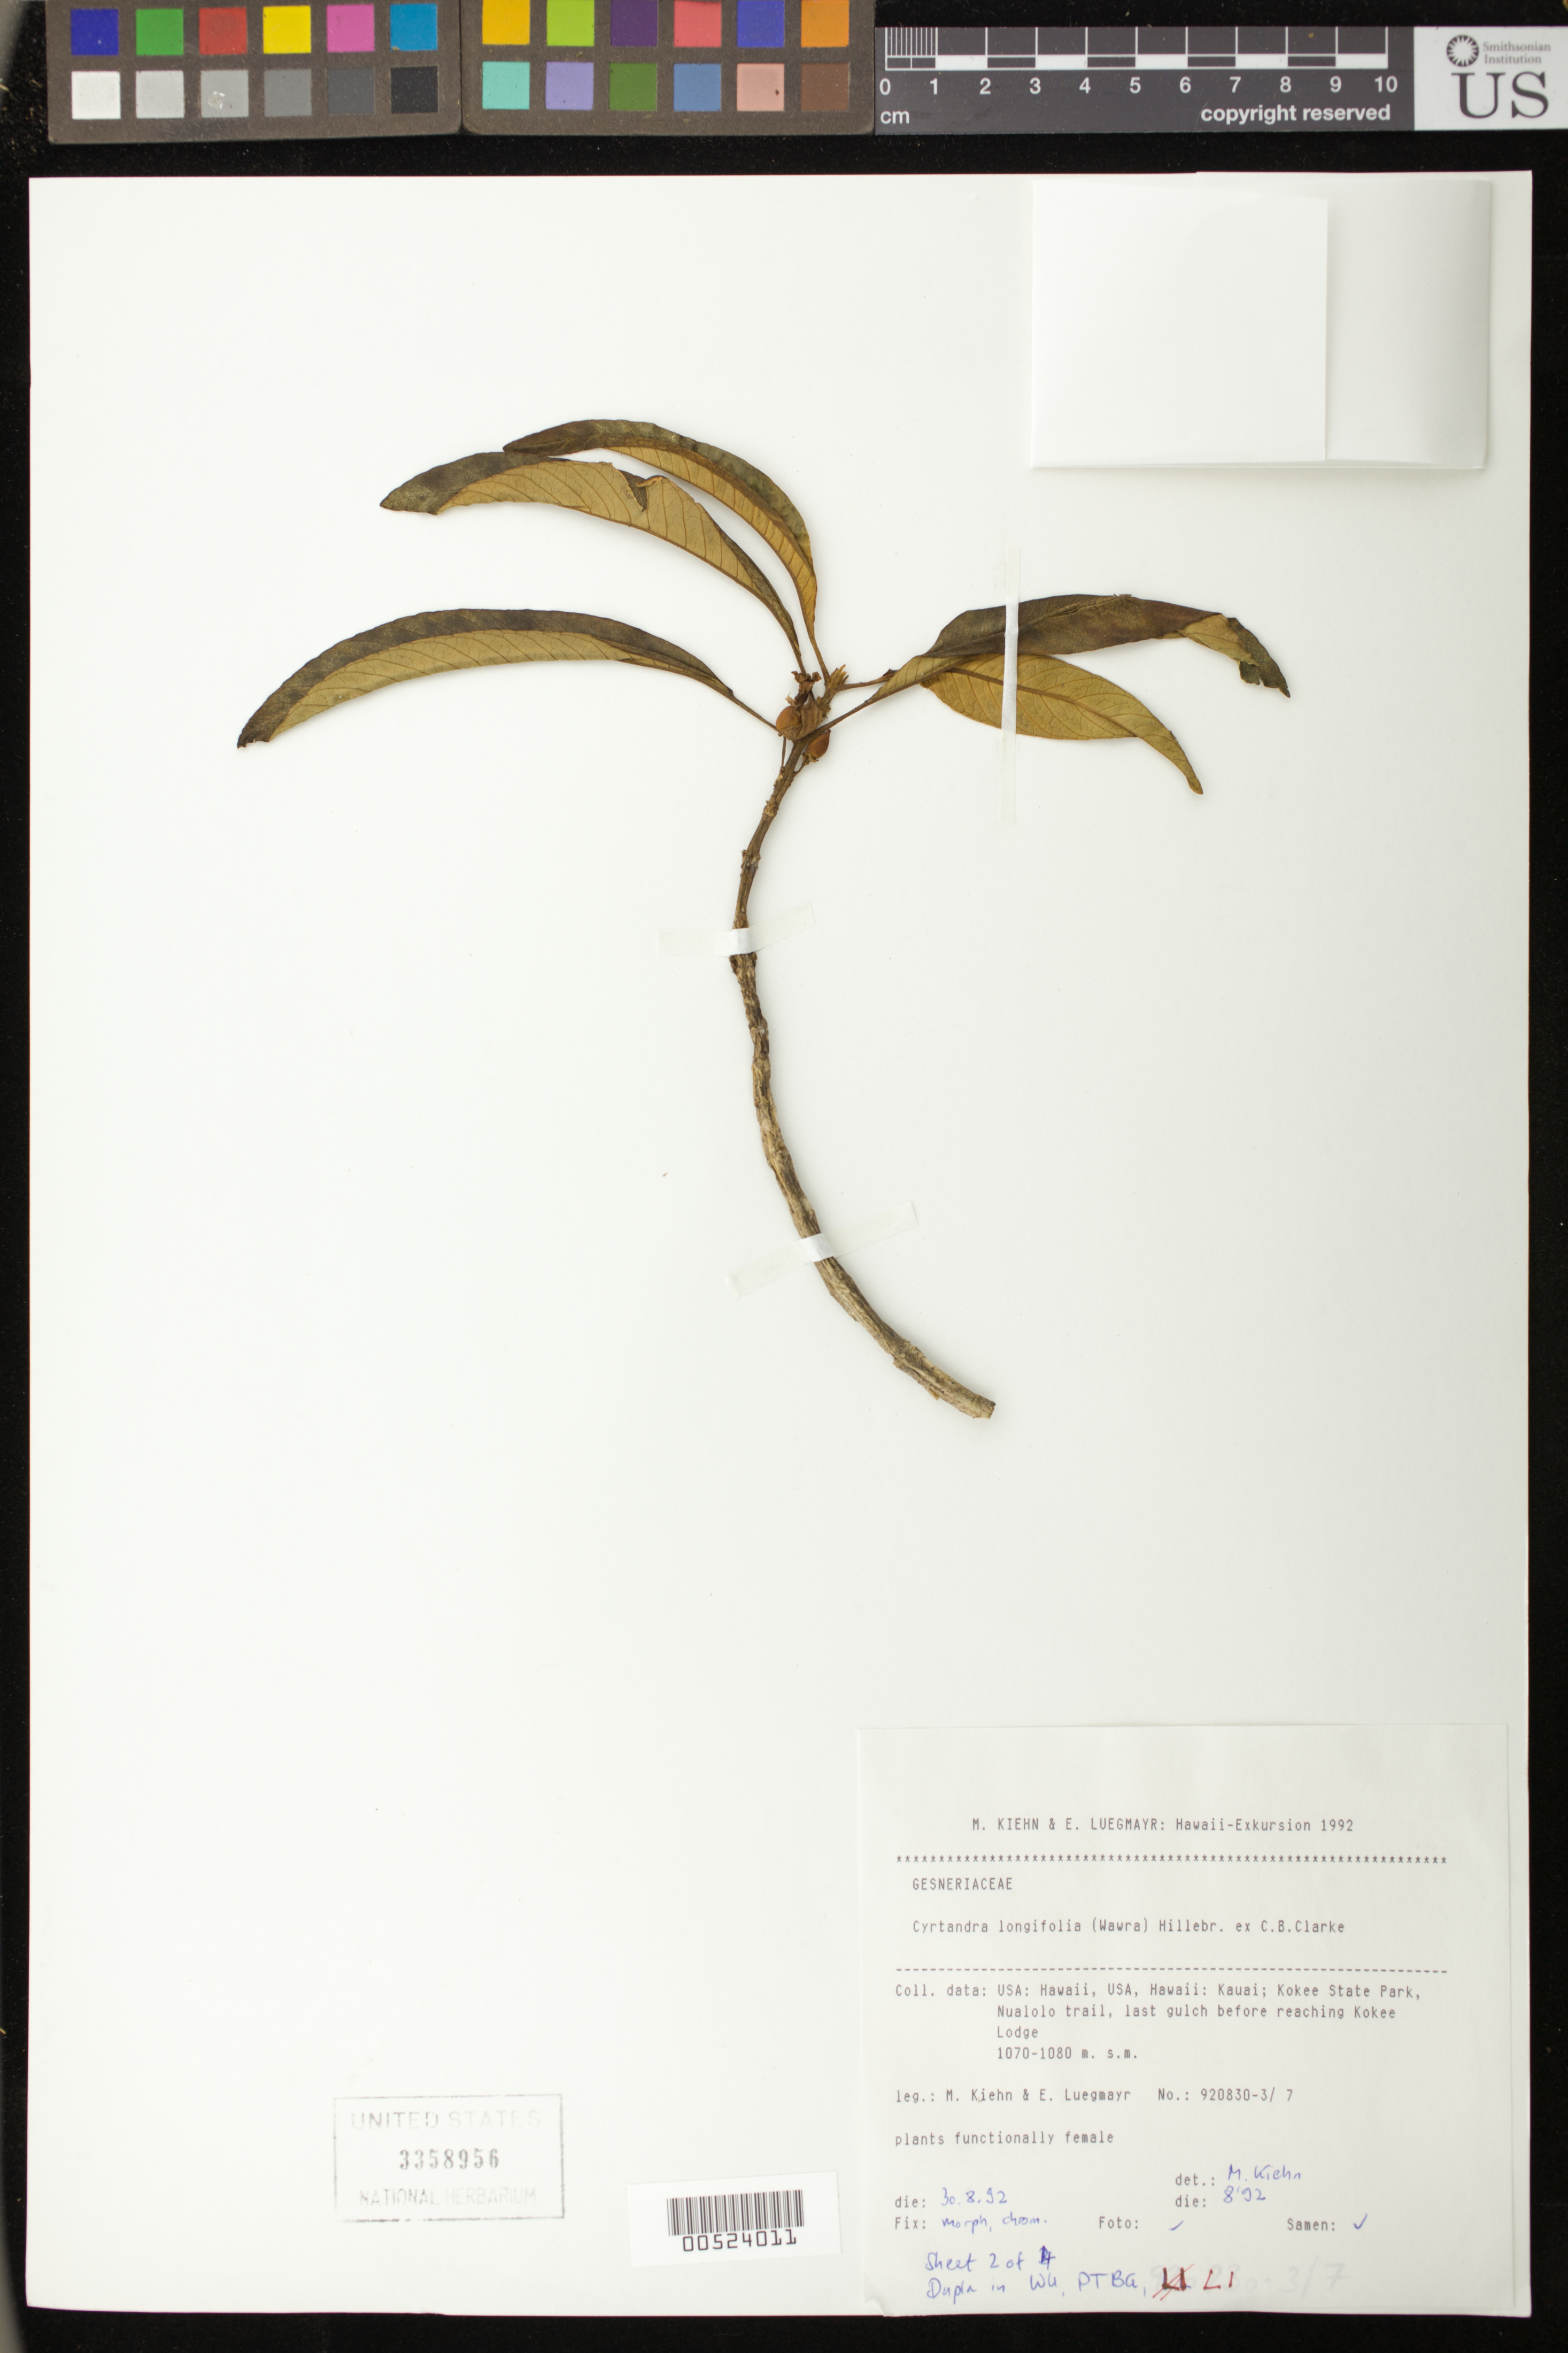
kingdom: Plantae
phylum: Tracheophyta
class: Magnoliopsida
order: Lamiales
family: Gesneriaceae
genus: Cyrtandra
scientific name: Cyrtandra longifolia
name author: (Wawra) Hillebr. ex C.B. Clarke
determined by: Kiehn, M.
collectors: M. Kiehn & E. Luegmayr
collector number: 920830-3/ 7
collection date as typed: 30 Aug 1992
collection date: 1992-08-30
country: United States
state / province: Hawaii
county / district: Kauai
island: Kaua'i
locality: Kokee State Park, Nualolo Trail, last gulch before reaching Kokee Lodge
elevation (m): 1070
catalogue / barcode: US 3358956